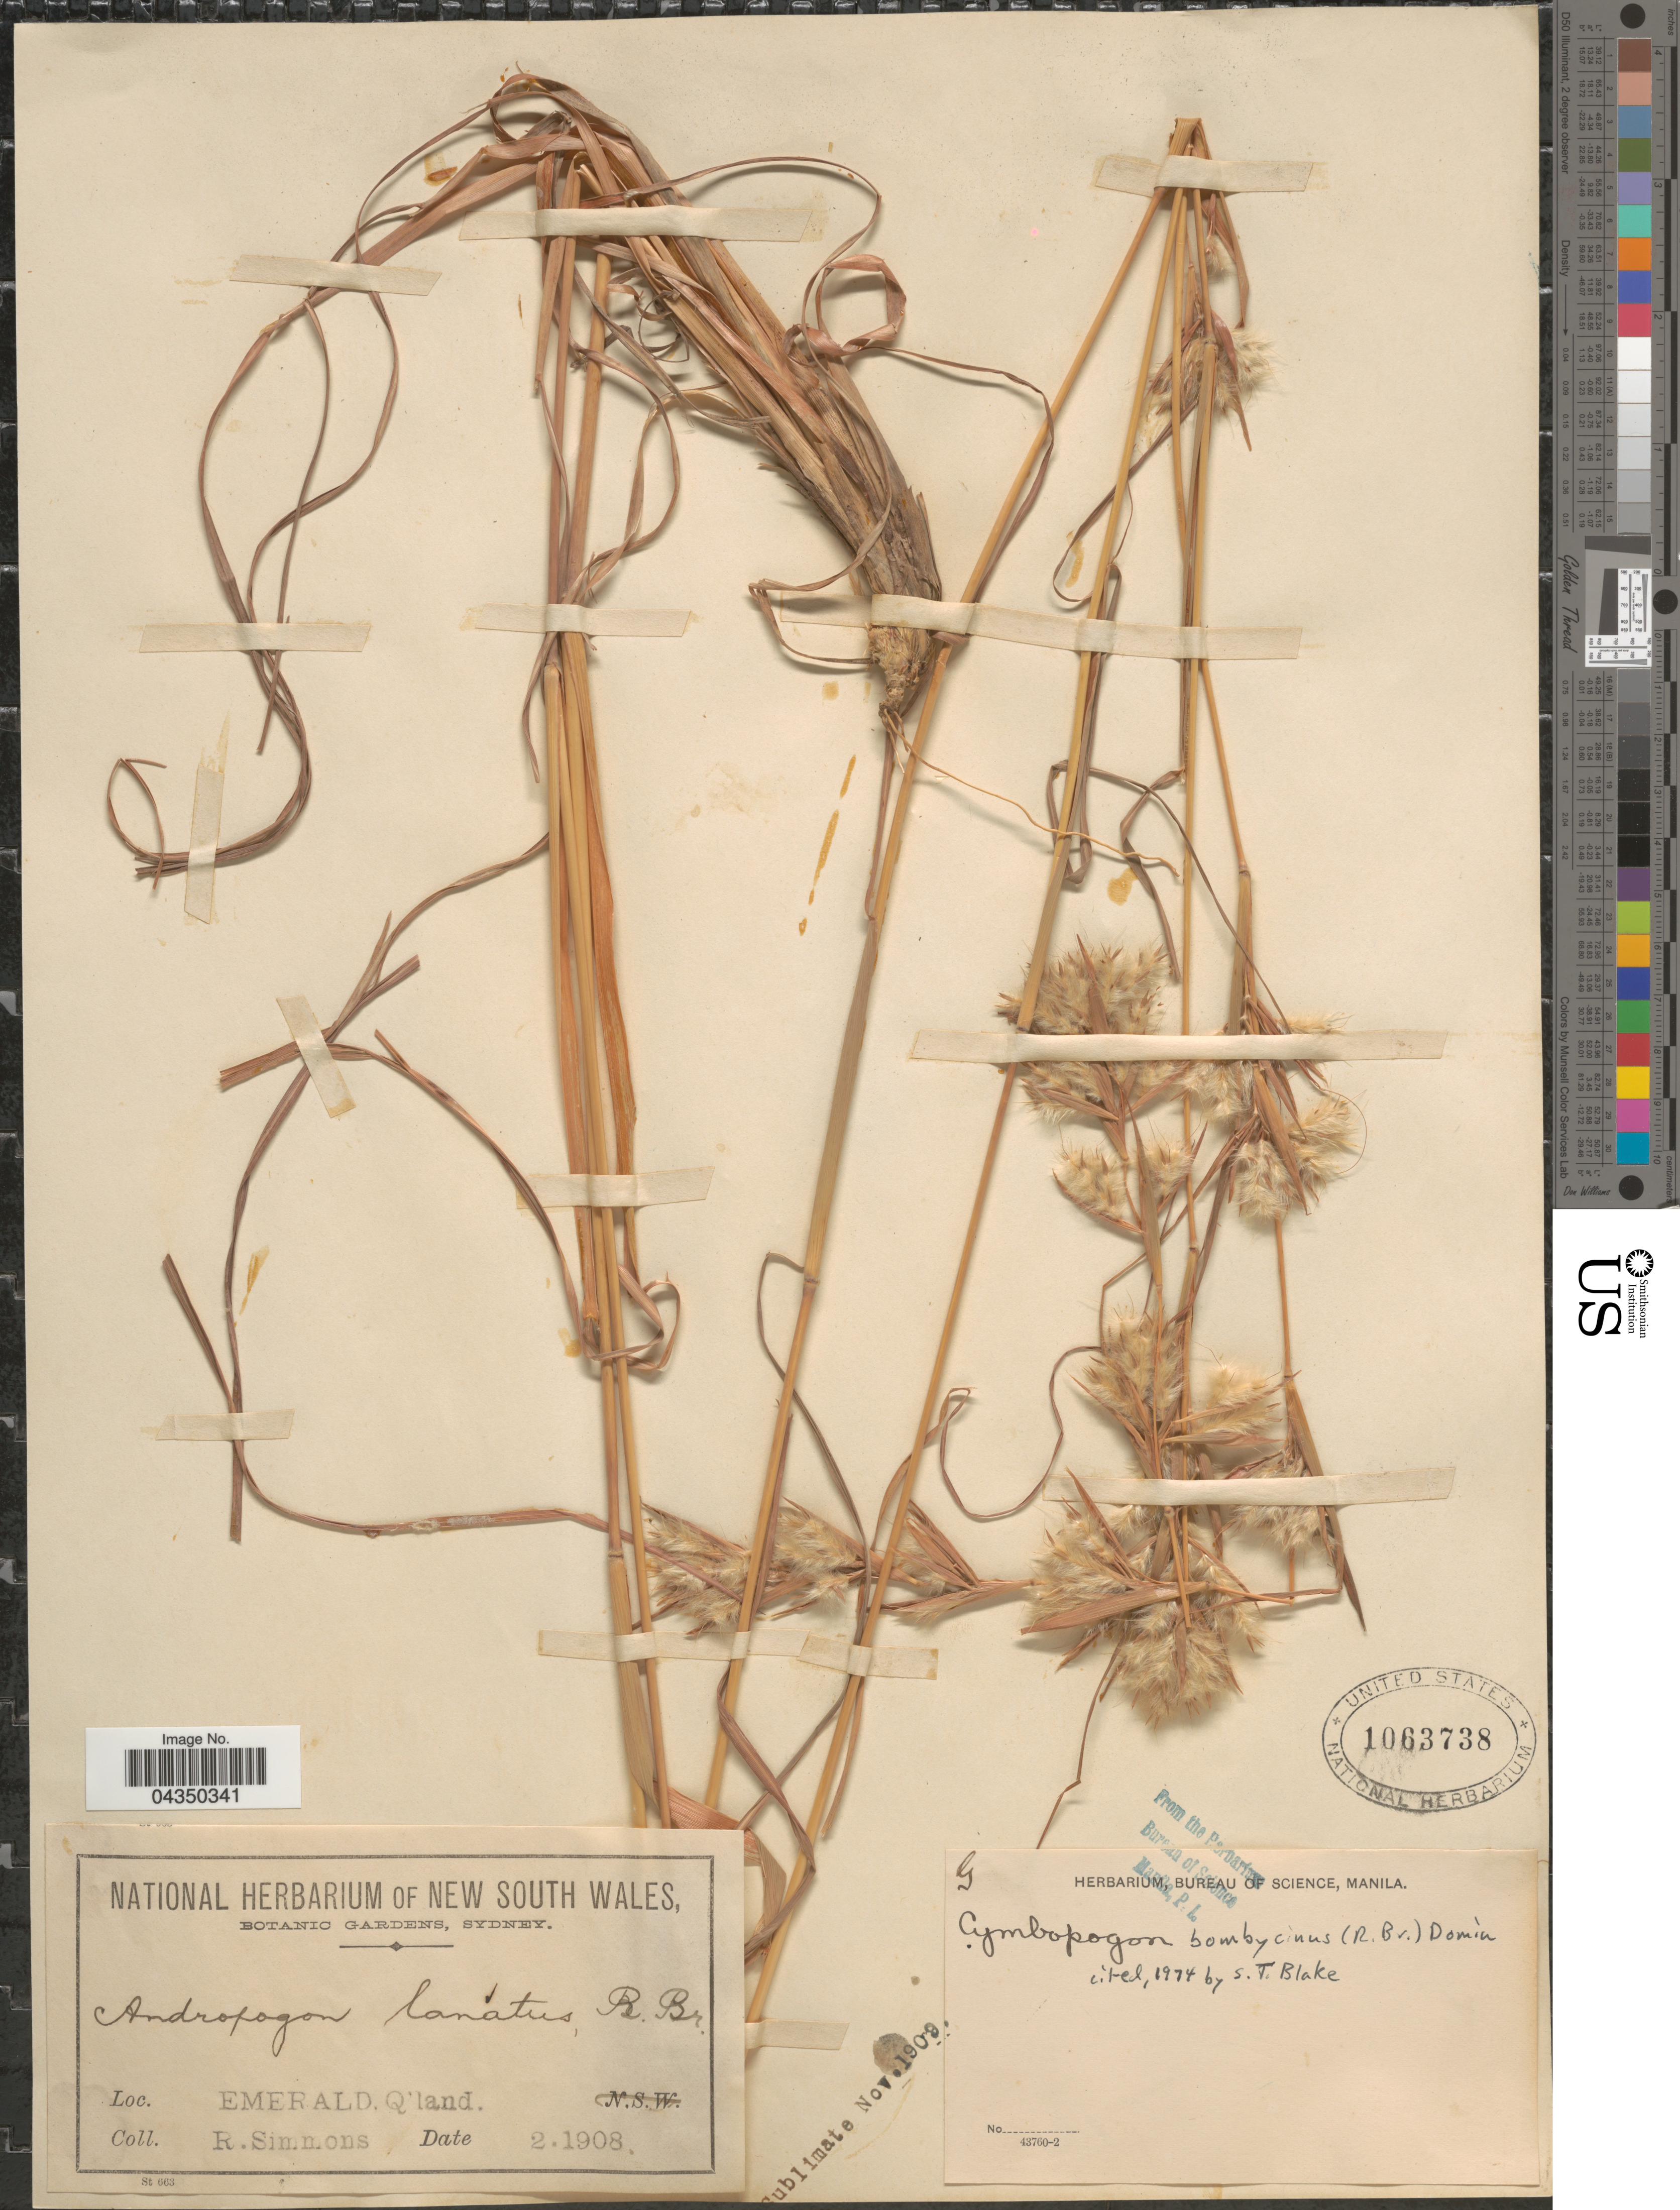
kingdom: Plantae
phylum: Tracheophyta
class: Liliopsida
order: Poales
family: Poaceae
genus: Cymbopogon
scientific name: Cymbopogon bombycinus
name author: A. Camus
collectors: R. Simmons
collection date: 1908-02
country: Australia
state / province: Queensland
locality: Emerald.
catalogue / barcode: US 1063738